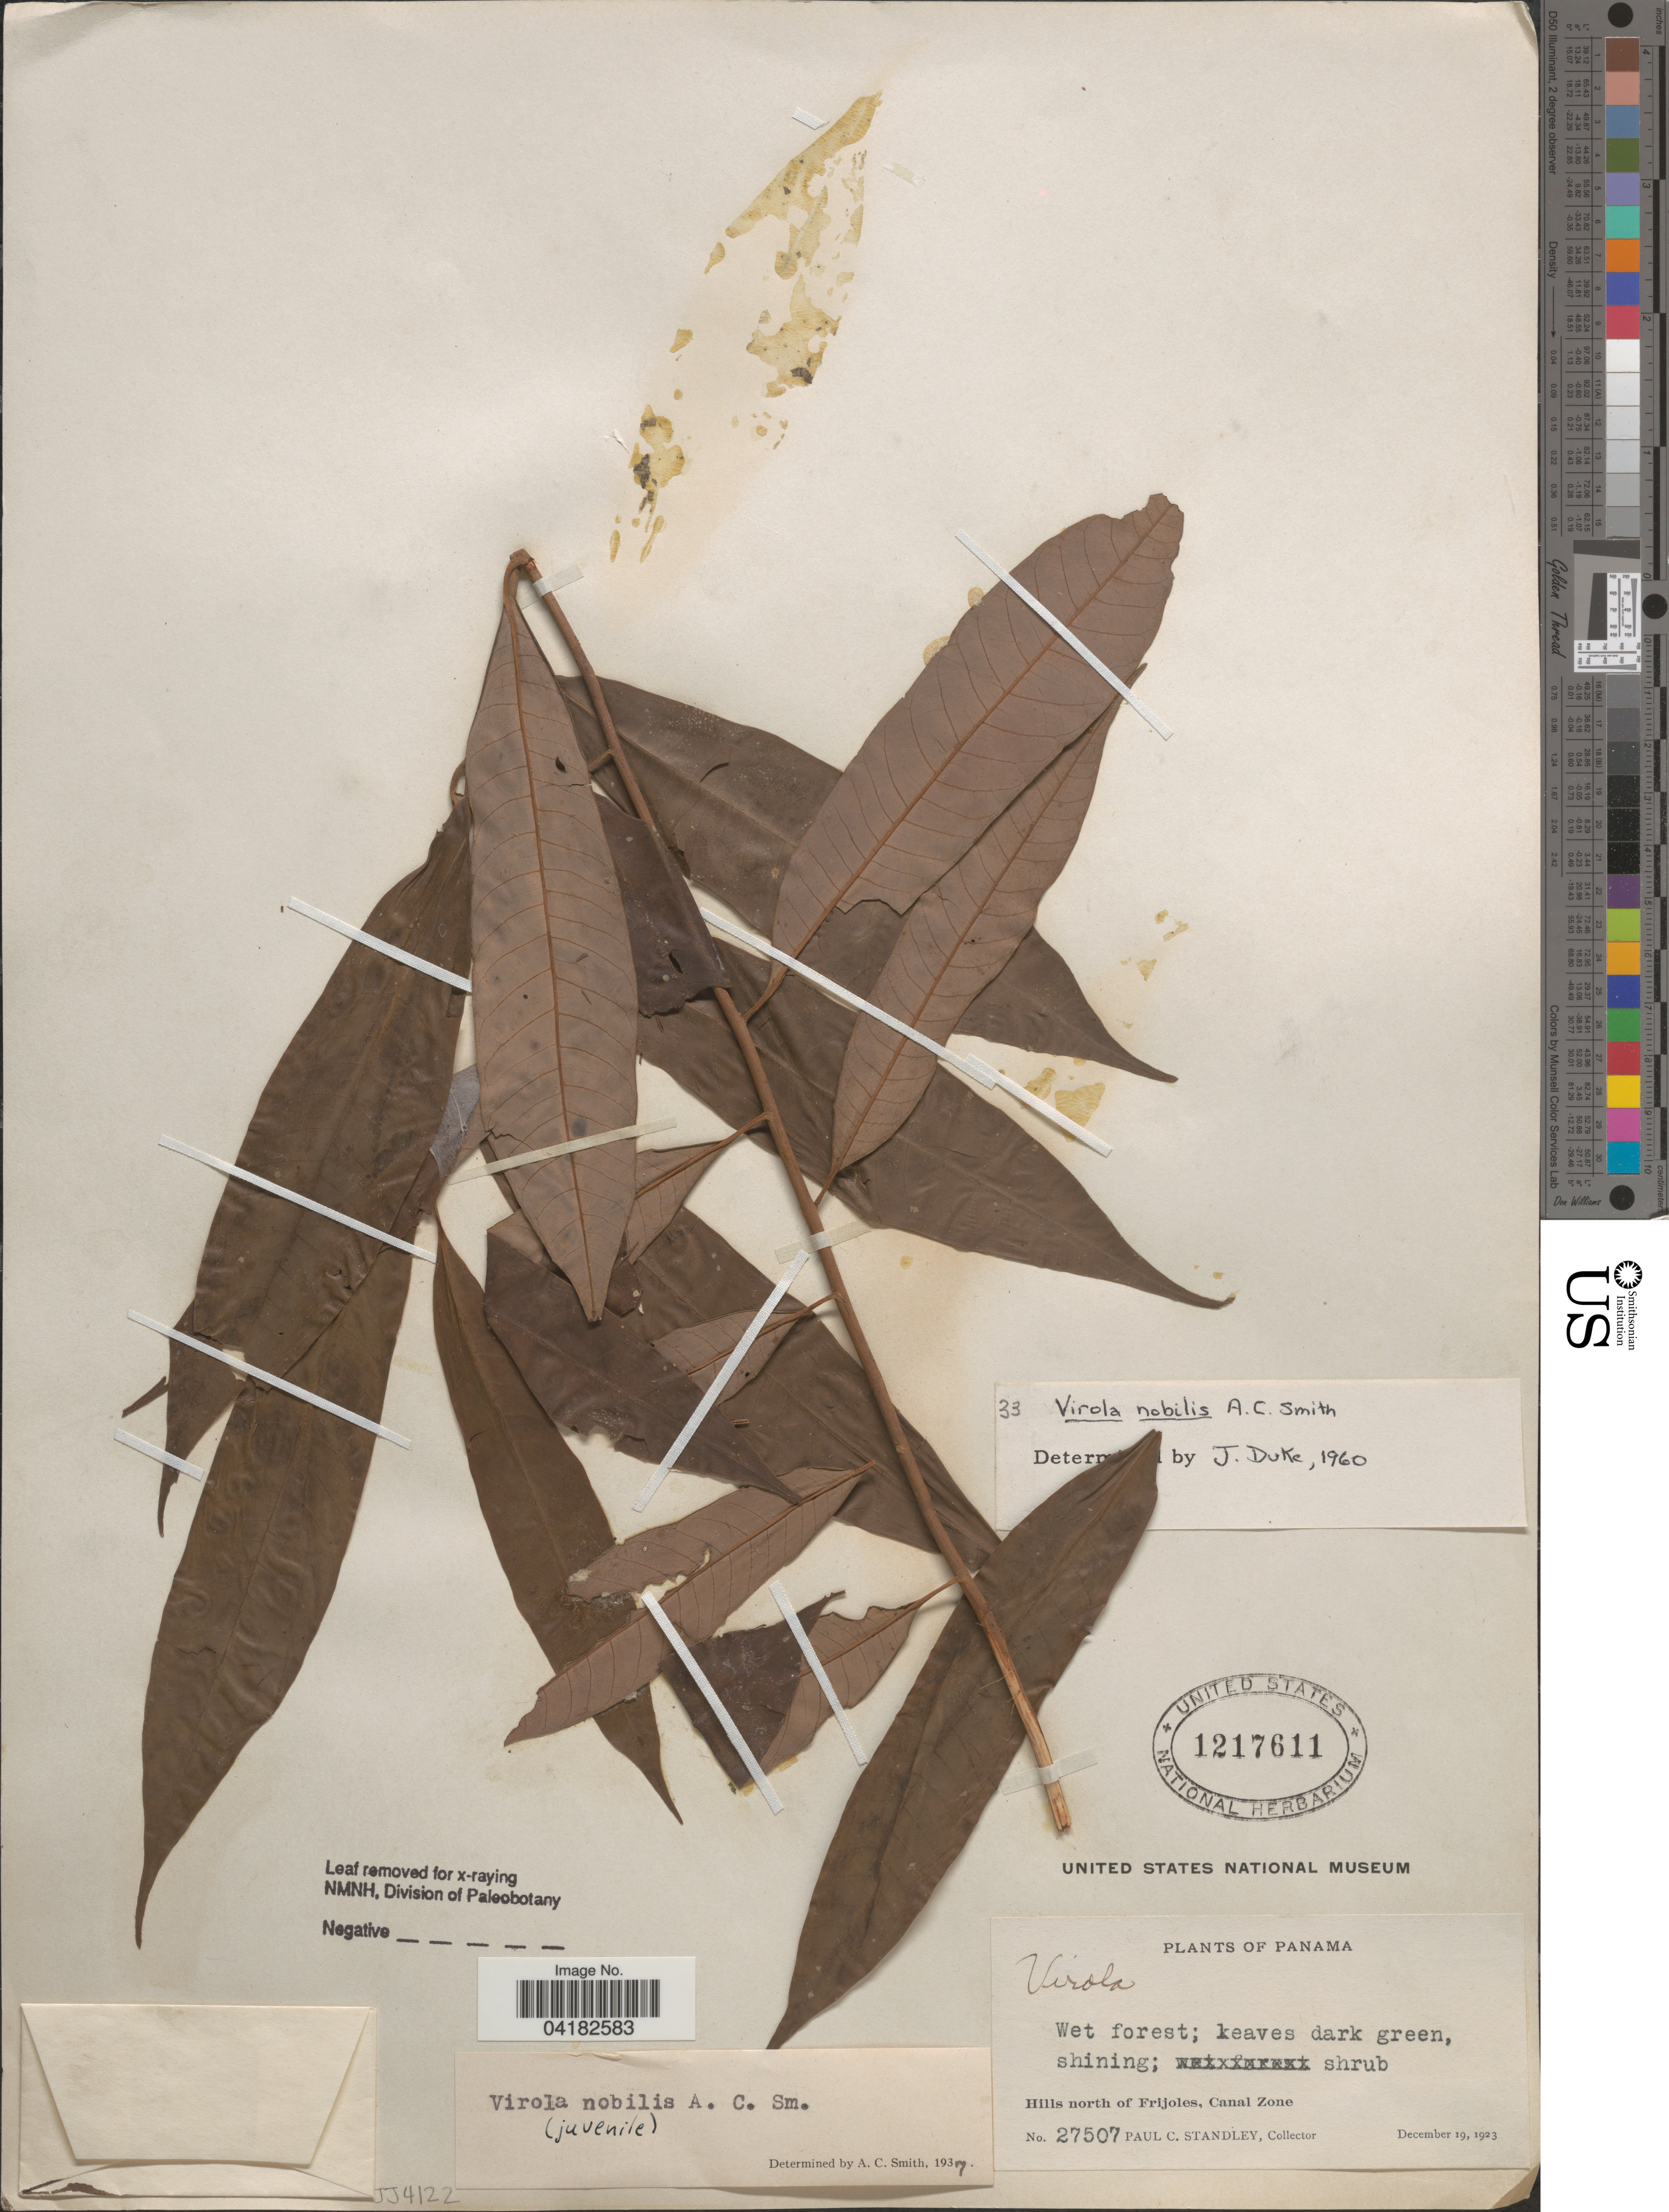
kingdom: Plantae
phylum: Tracheophyta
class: Magnoliopsida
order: Magnoliales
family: Myristicaceae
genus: Virola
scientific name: Virola nobilis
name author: A.C. Sm.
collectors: P. C. Standley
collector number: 27507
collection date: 1923-12-19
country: Panama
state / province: Colón / Panamá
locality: Hills north of Frijoles, Canal Zone.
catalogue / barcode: US 1217611